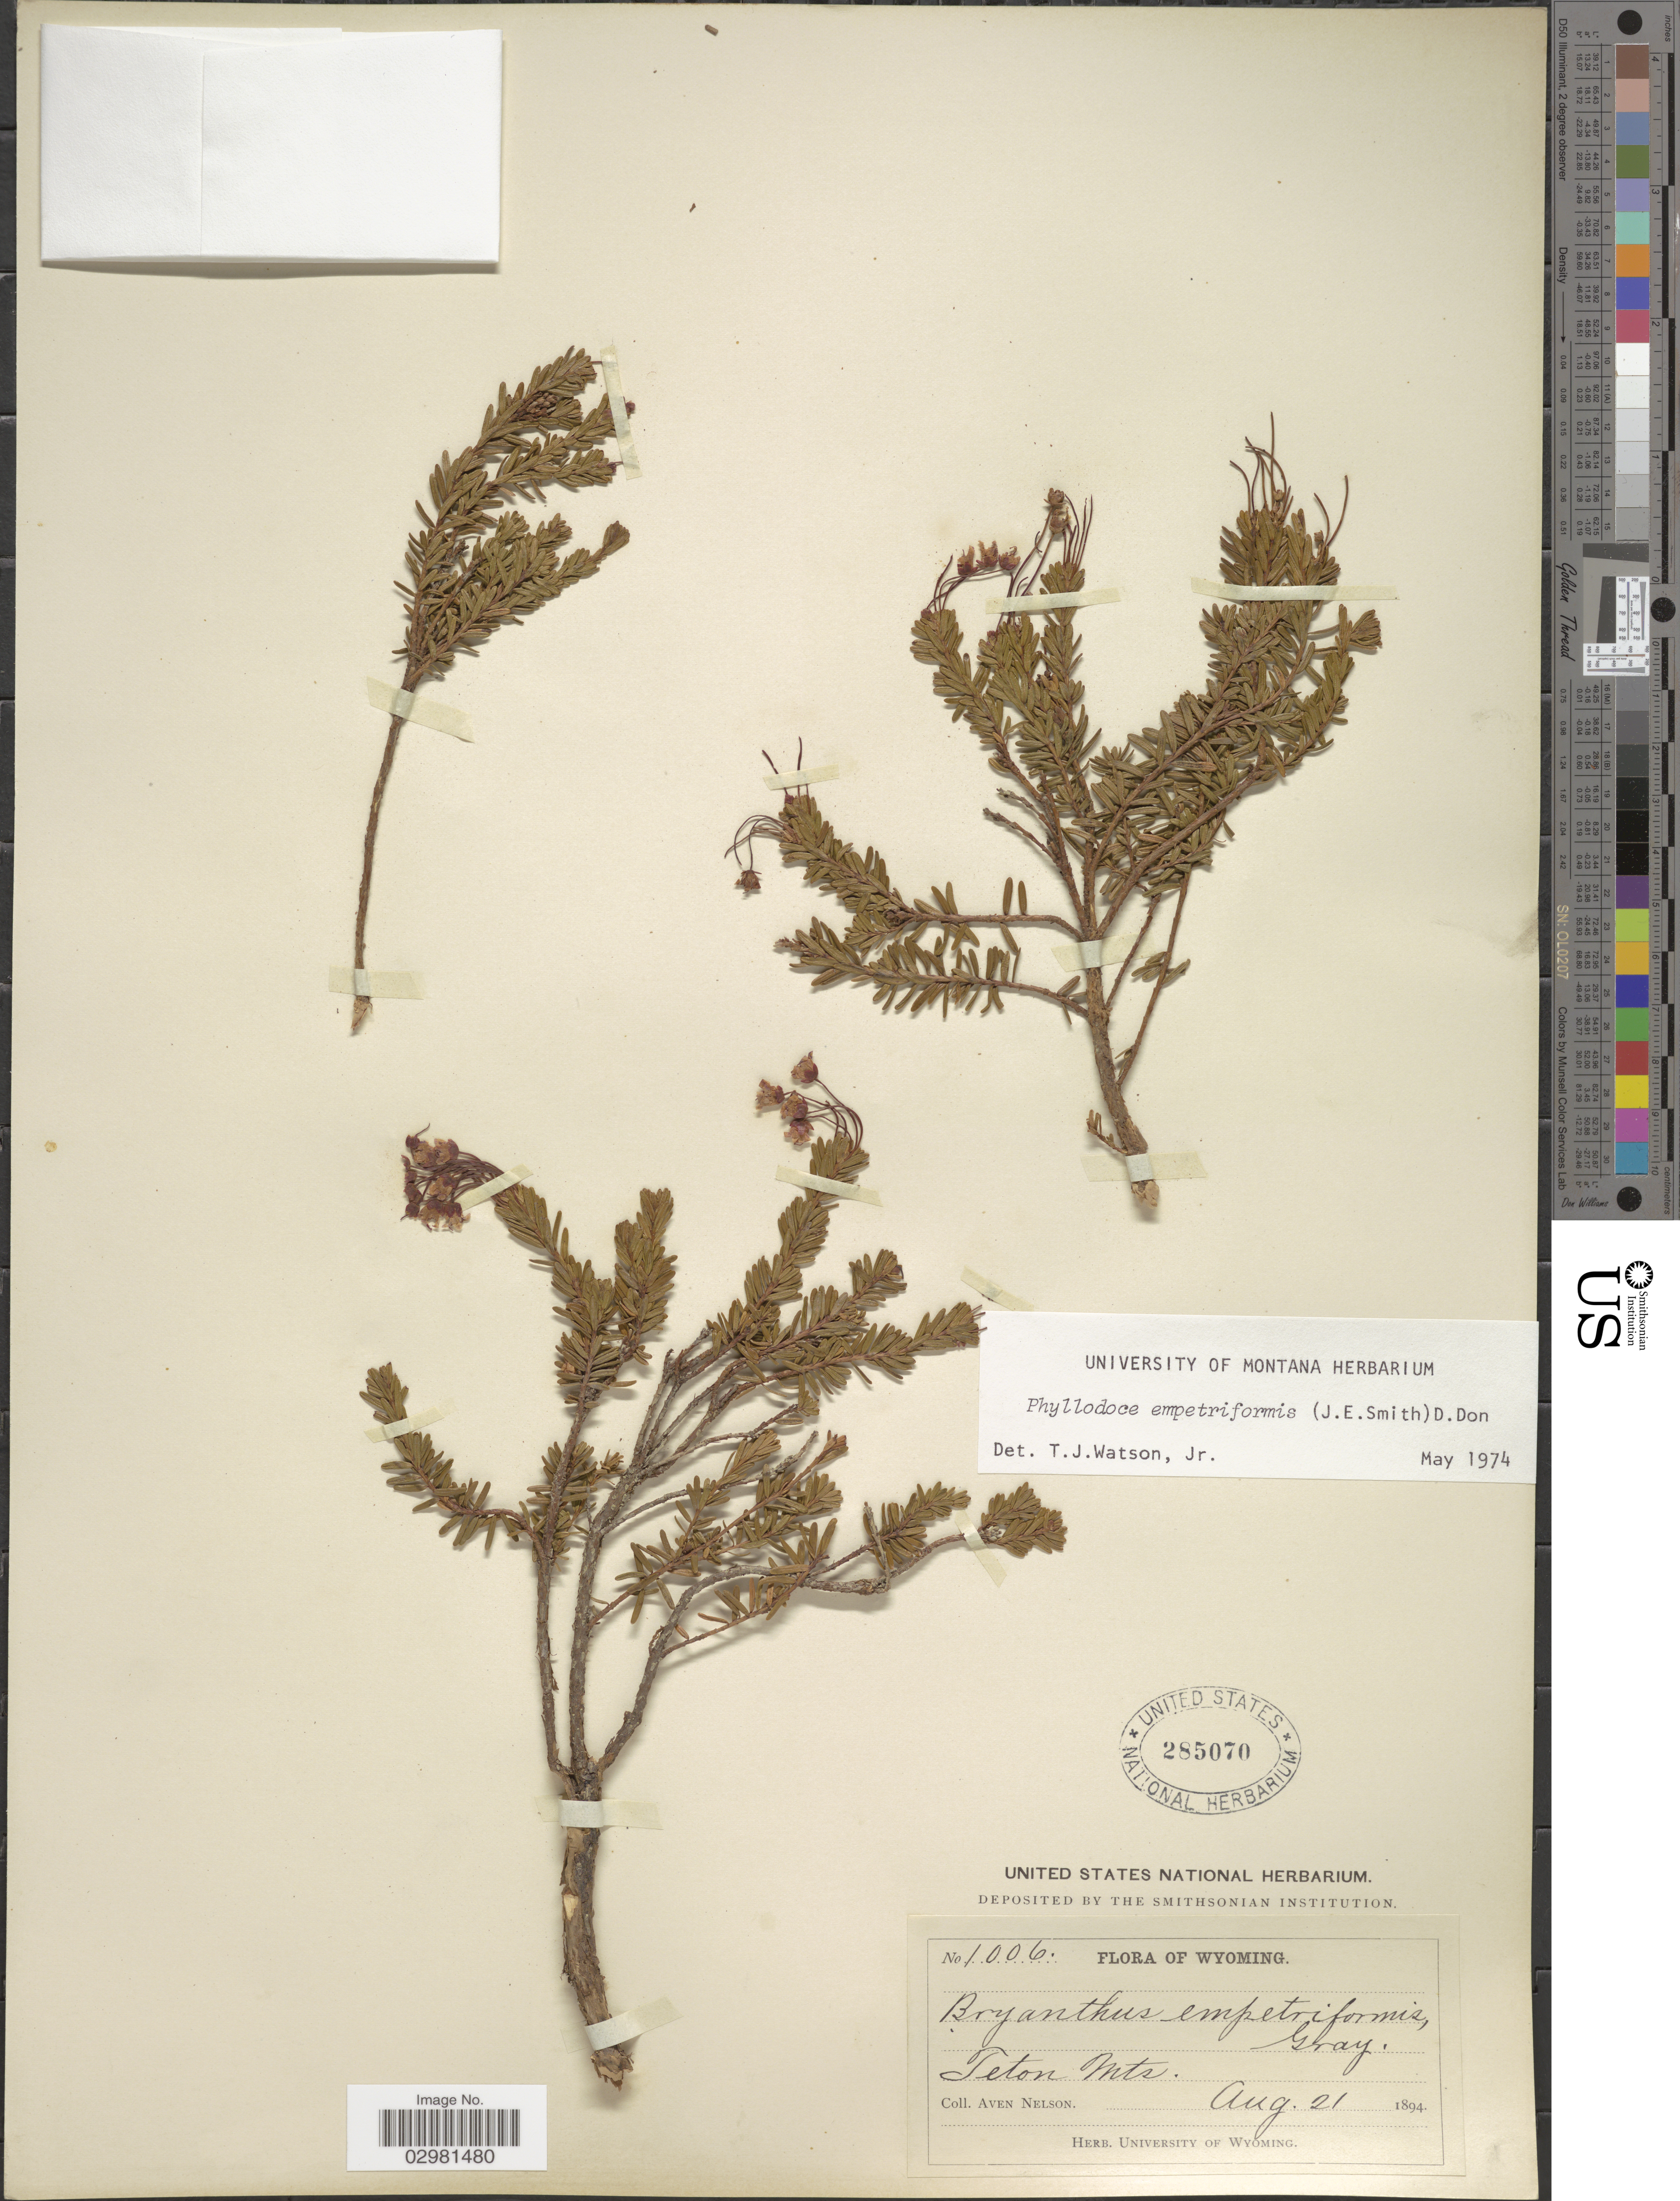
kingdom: Plantae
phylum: Tracheophyta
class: Magnoliopsida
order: Ericales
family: Ericaceae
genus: Phyllodoce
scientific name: Phyllodoce empetiformis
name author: (Small) D. Don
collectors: A. Nelson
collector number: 1006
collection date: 1894-08-21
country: United States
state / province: Wyoming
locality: Teton Mts.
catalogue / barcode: US 285070